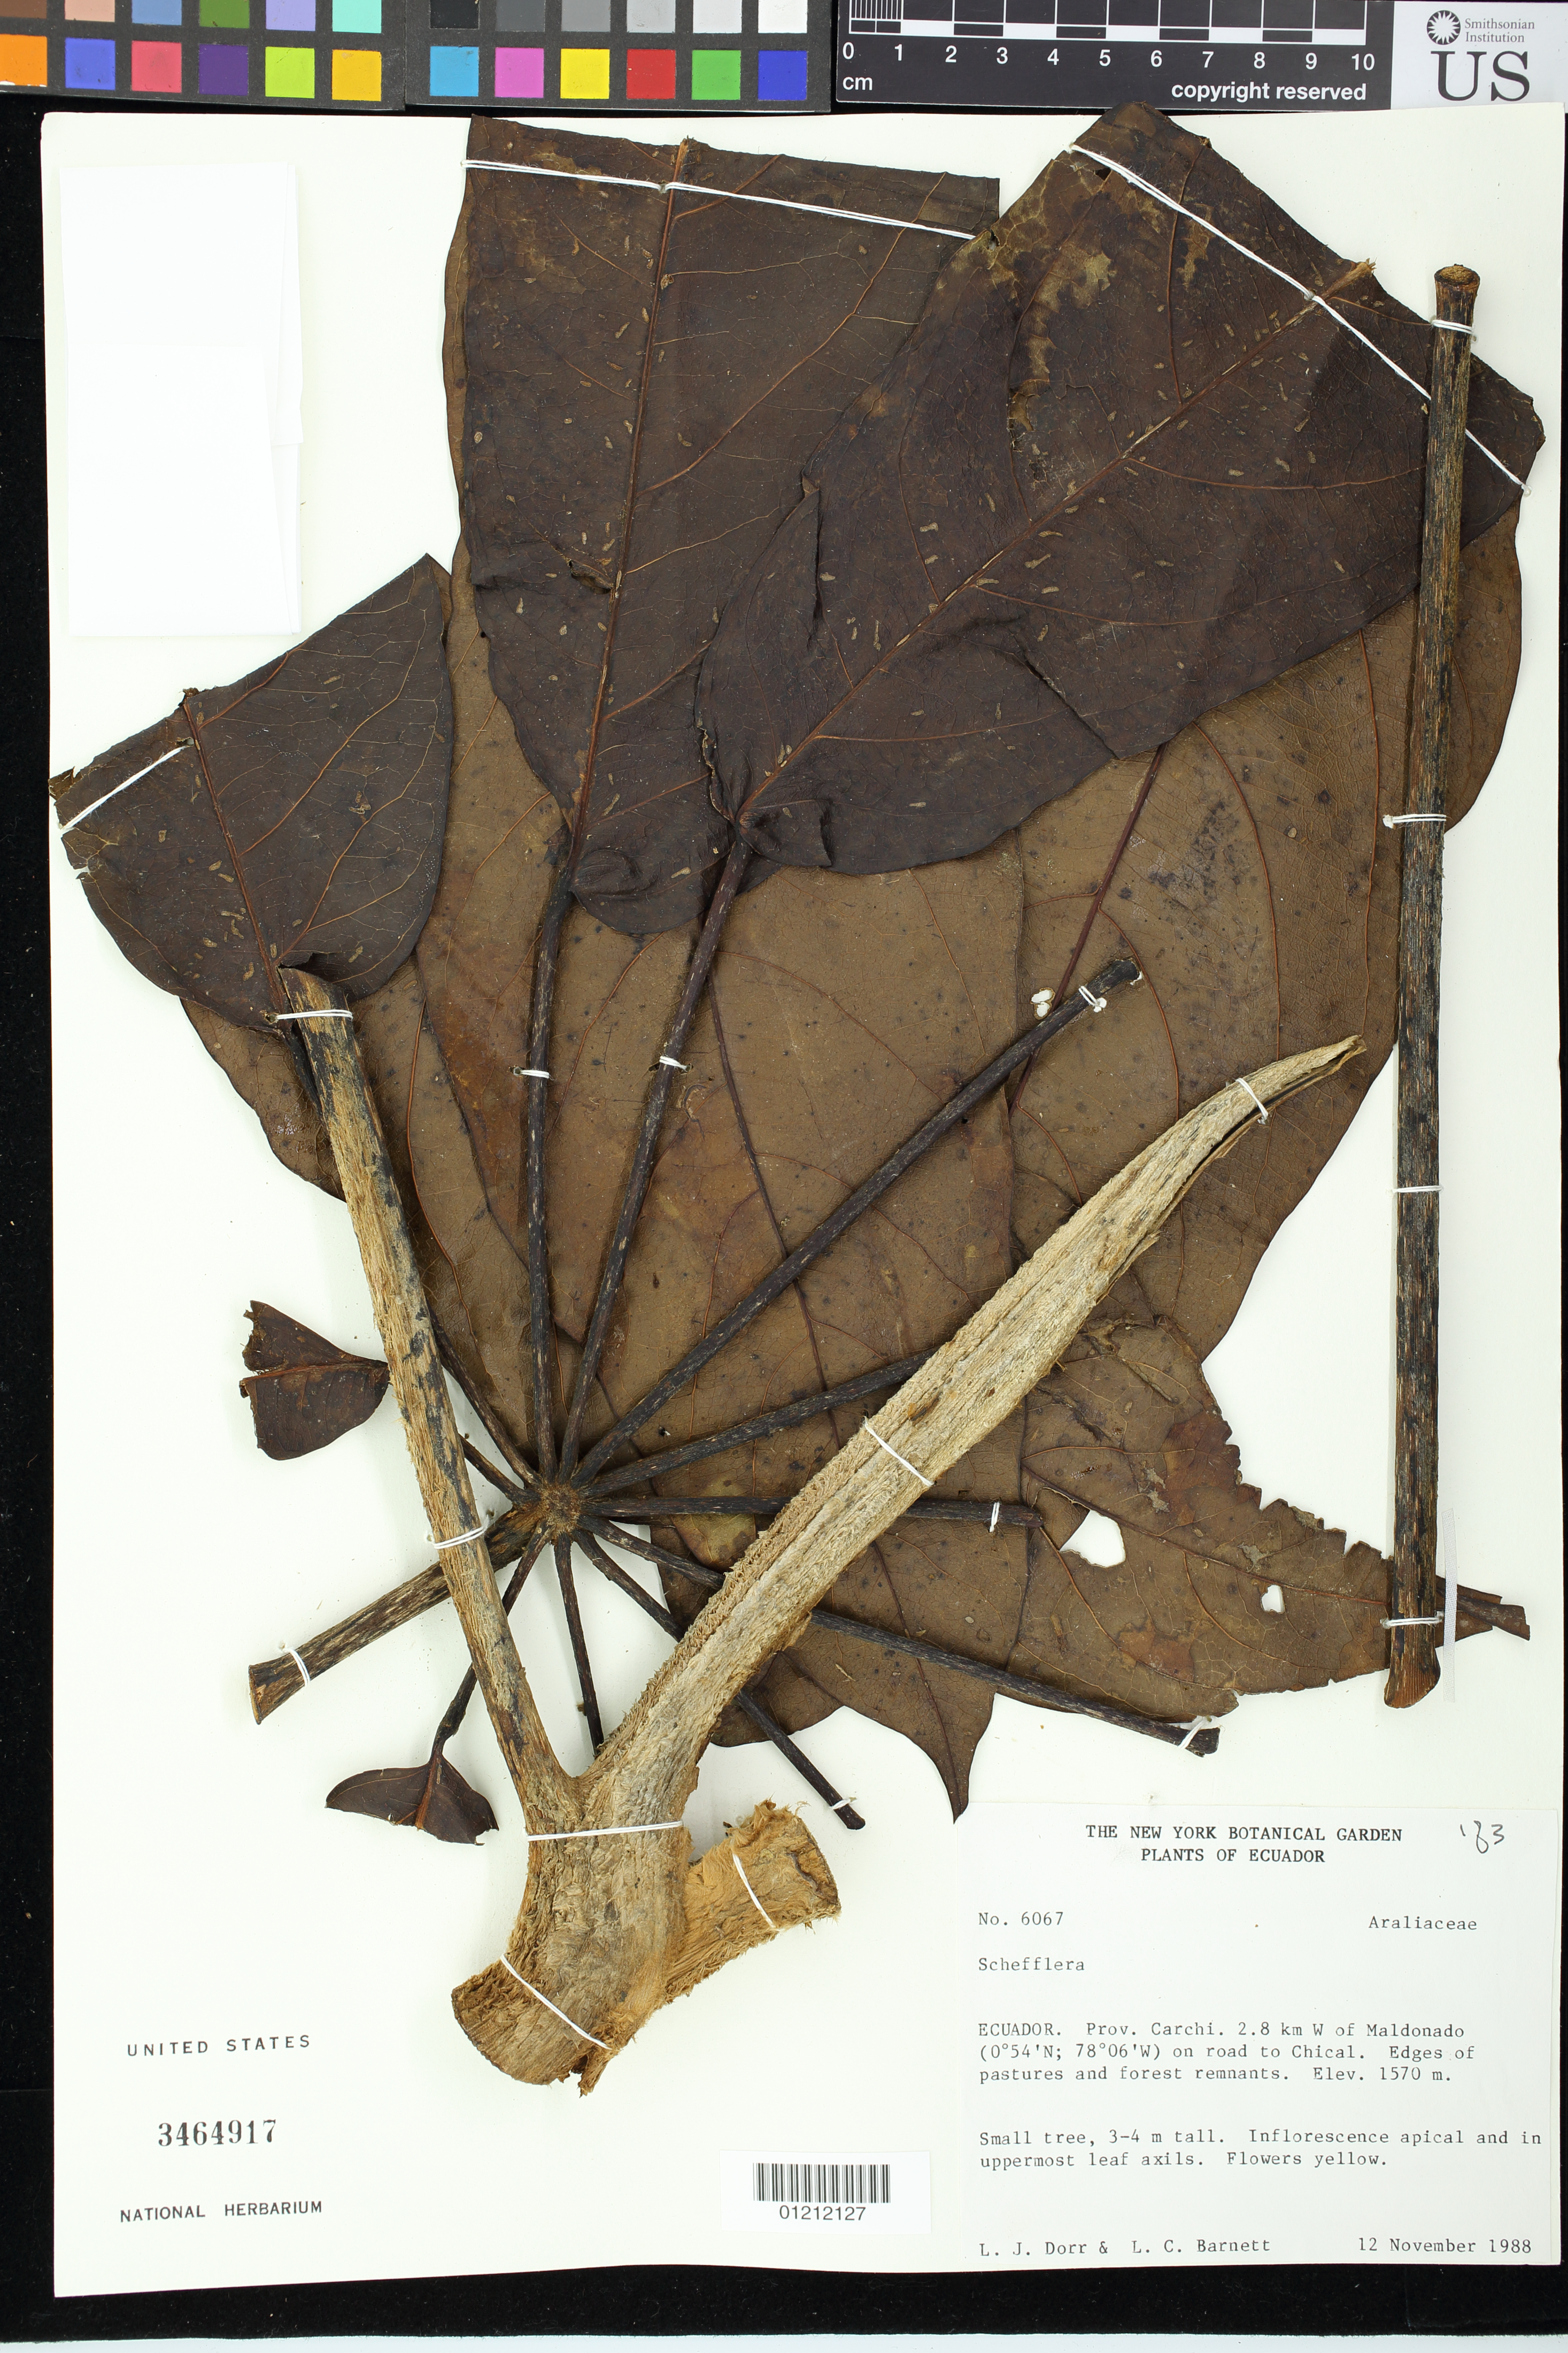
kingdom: Plantae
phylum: Tracheophyta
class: Magnoliopsida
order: Apiales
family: Araliaceae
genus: Schefflera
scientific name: Schefflera sp.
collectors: L. J. Dorr & L. C. Barnett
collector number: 6067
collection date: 1988-11-12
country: Ecuador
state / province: Carchi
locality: Prov. Carchi. 2.8 km W of Maldonado on road to Chical.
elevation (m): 1570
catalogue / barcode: US 3464917